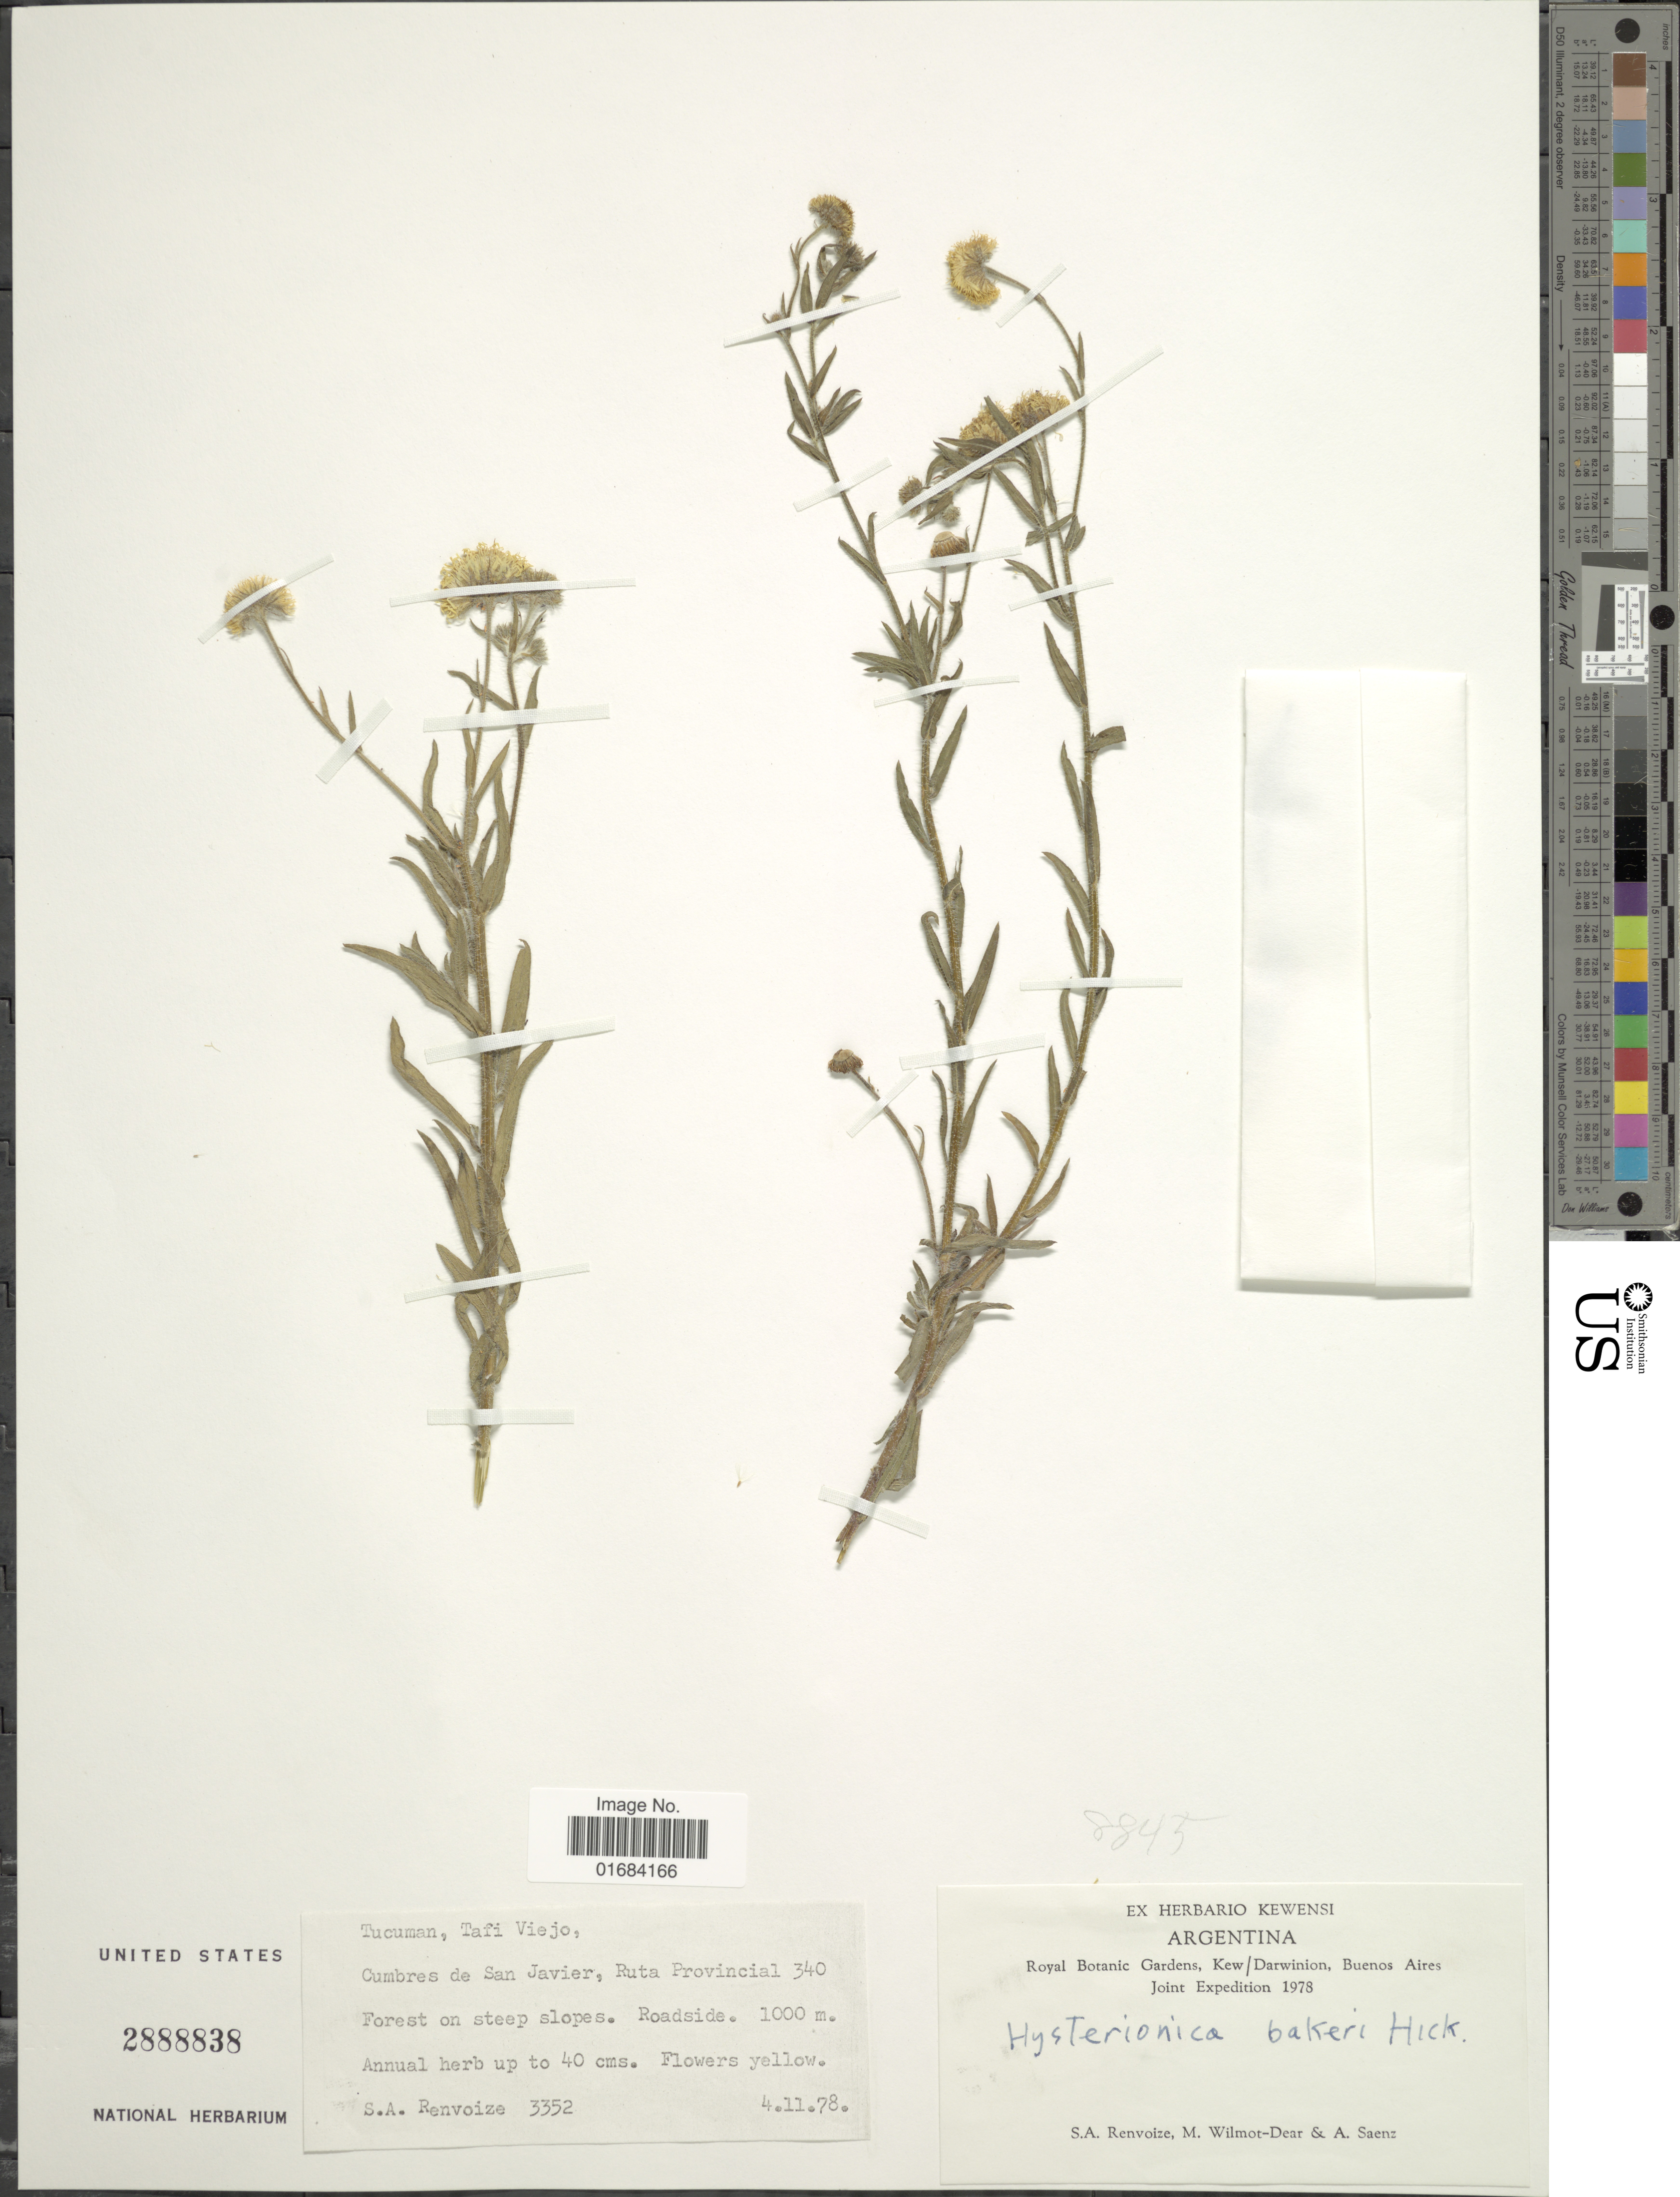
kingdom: Plantae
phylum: Tracheophyta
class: Magnoliopsida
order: Asterales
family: Asteraceae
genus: Hysterionica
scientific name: Hysterionica bakeri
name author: Hicken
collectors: S. A. Renvoize, M. Wilmot-Dear & A. Saenz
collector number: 3352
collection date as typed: Transcribed d/m/y: 4/11/78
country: Argentina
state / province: Tucuman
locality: Tafi Viejo, Cumbres de San Javier, Ruta Provincial, Forest on steep slopes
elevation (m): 1000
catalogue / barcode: US 2888838